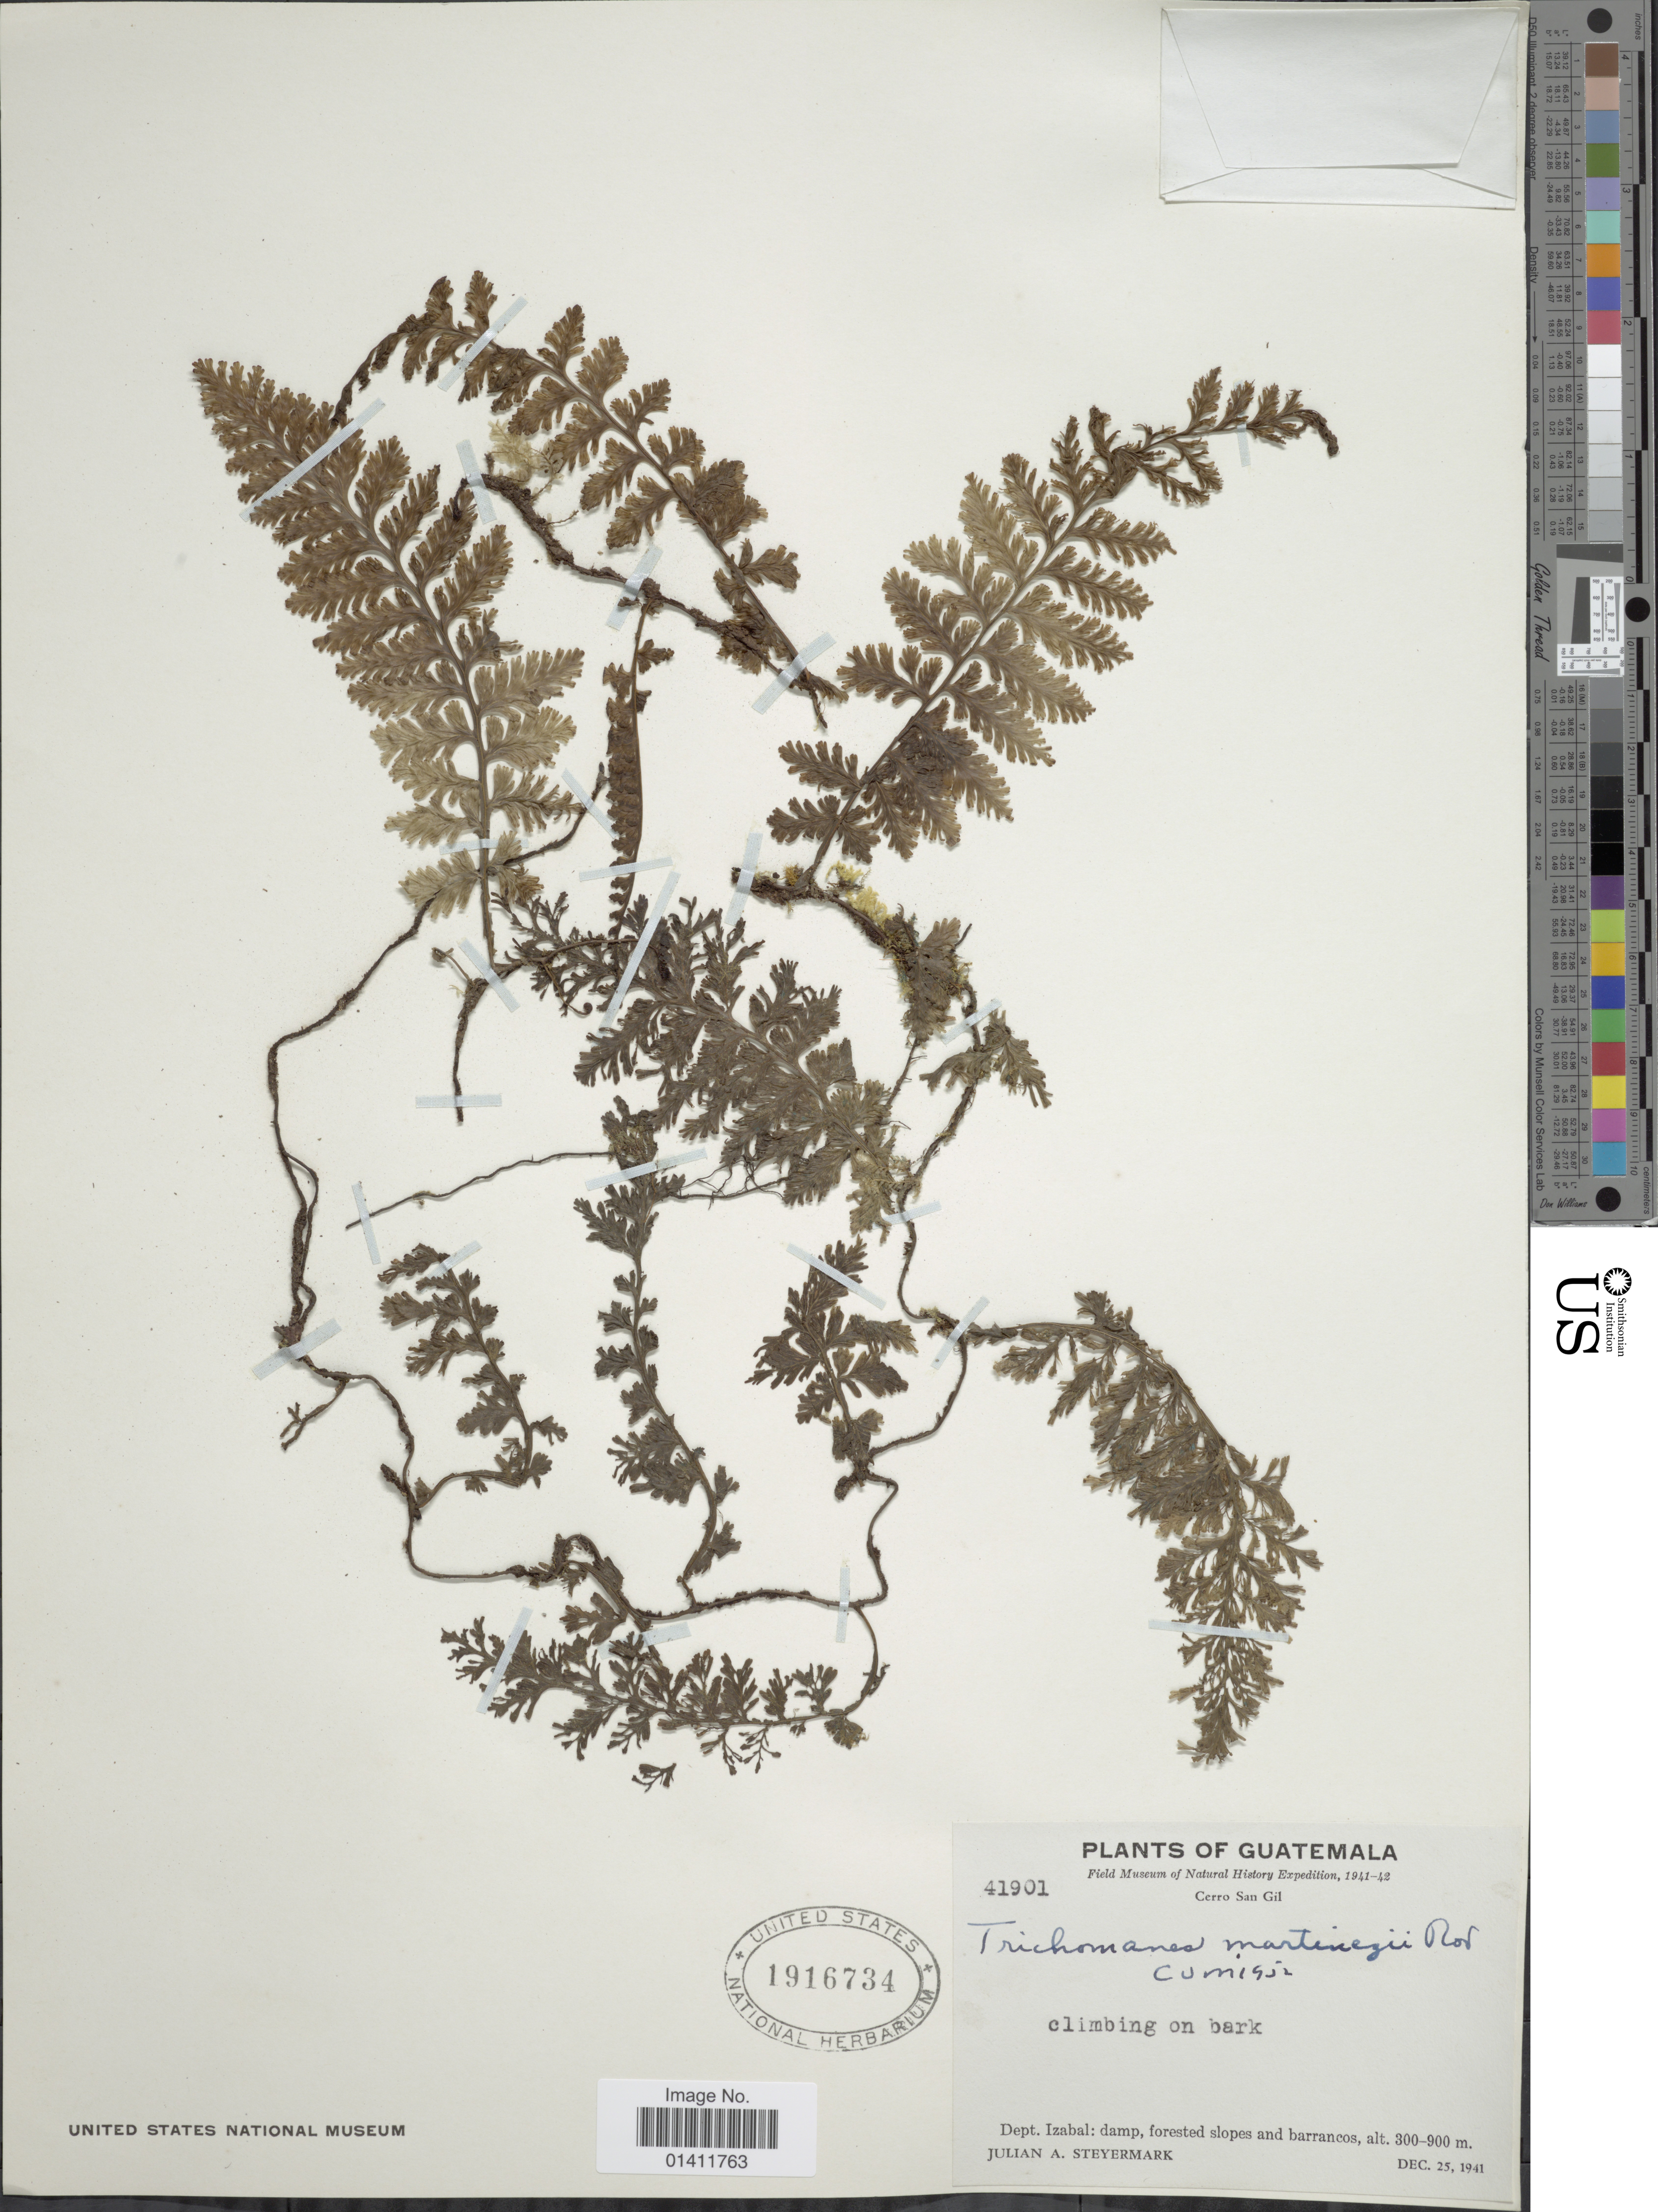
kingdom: Plantae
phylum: Tracheophyta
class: Polypodiopsida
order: Hymenophyllales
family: Hymenophyllaceae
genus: Vandenboschia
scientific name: Vandenboschia collariata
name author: (Bosch) Ebihara & K. Iwats.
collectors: J. Steyermark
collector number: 41901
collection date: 1941-12-25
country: Guatemala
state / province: Izabal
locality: Dept. Izabal. Cerro San Gil.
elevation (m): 300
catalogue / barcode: US 1916734